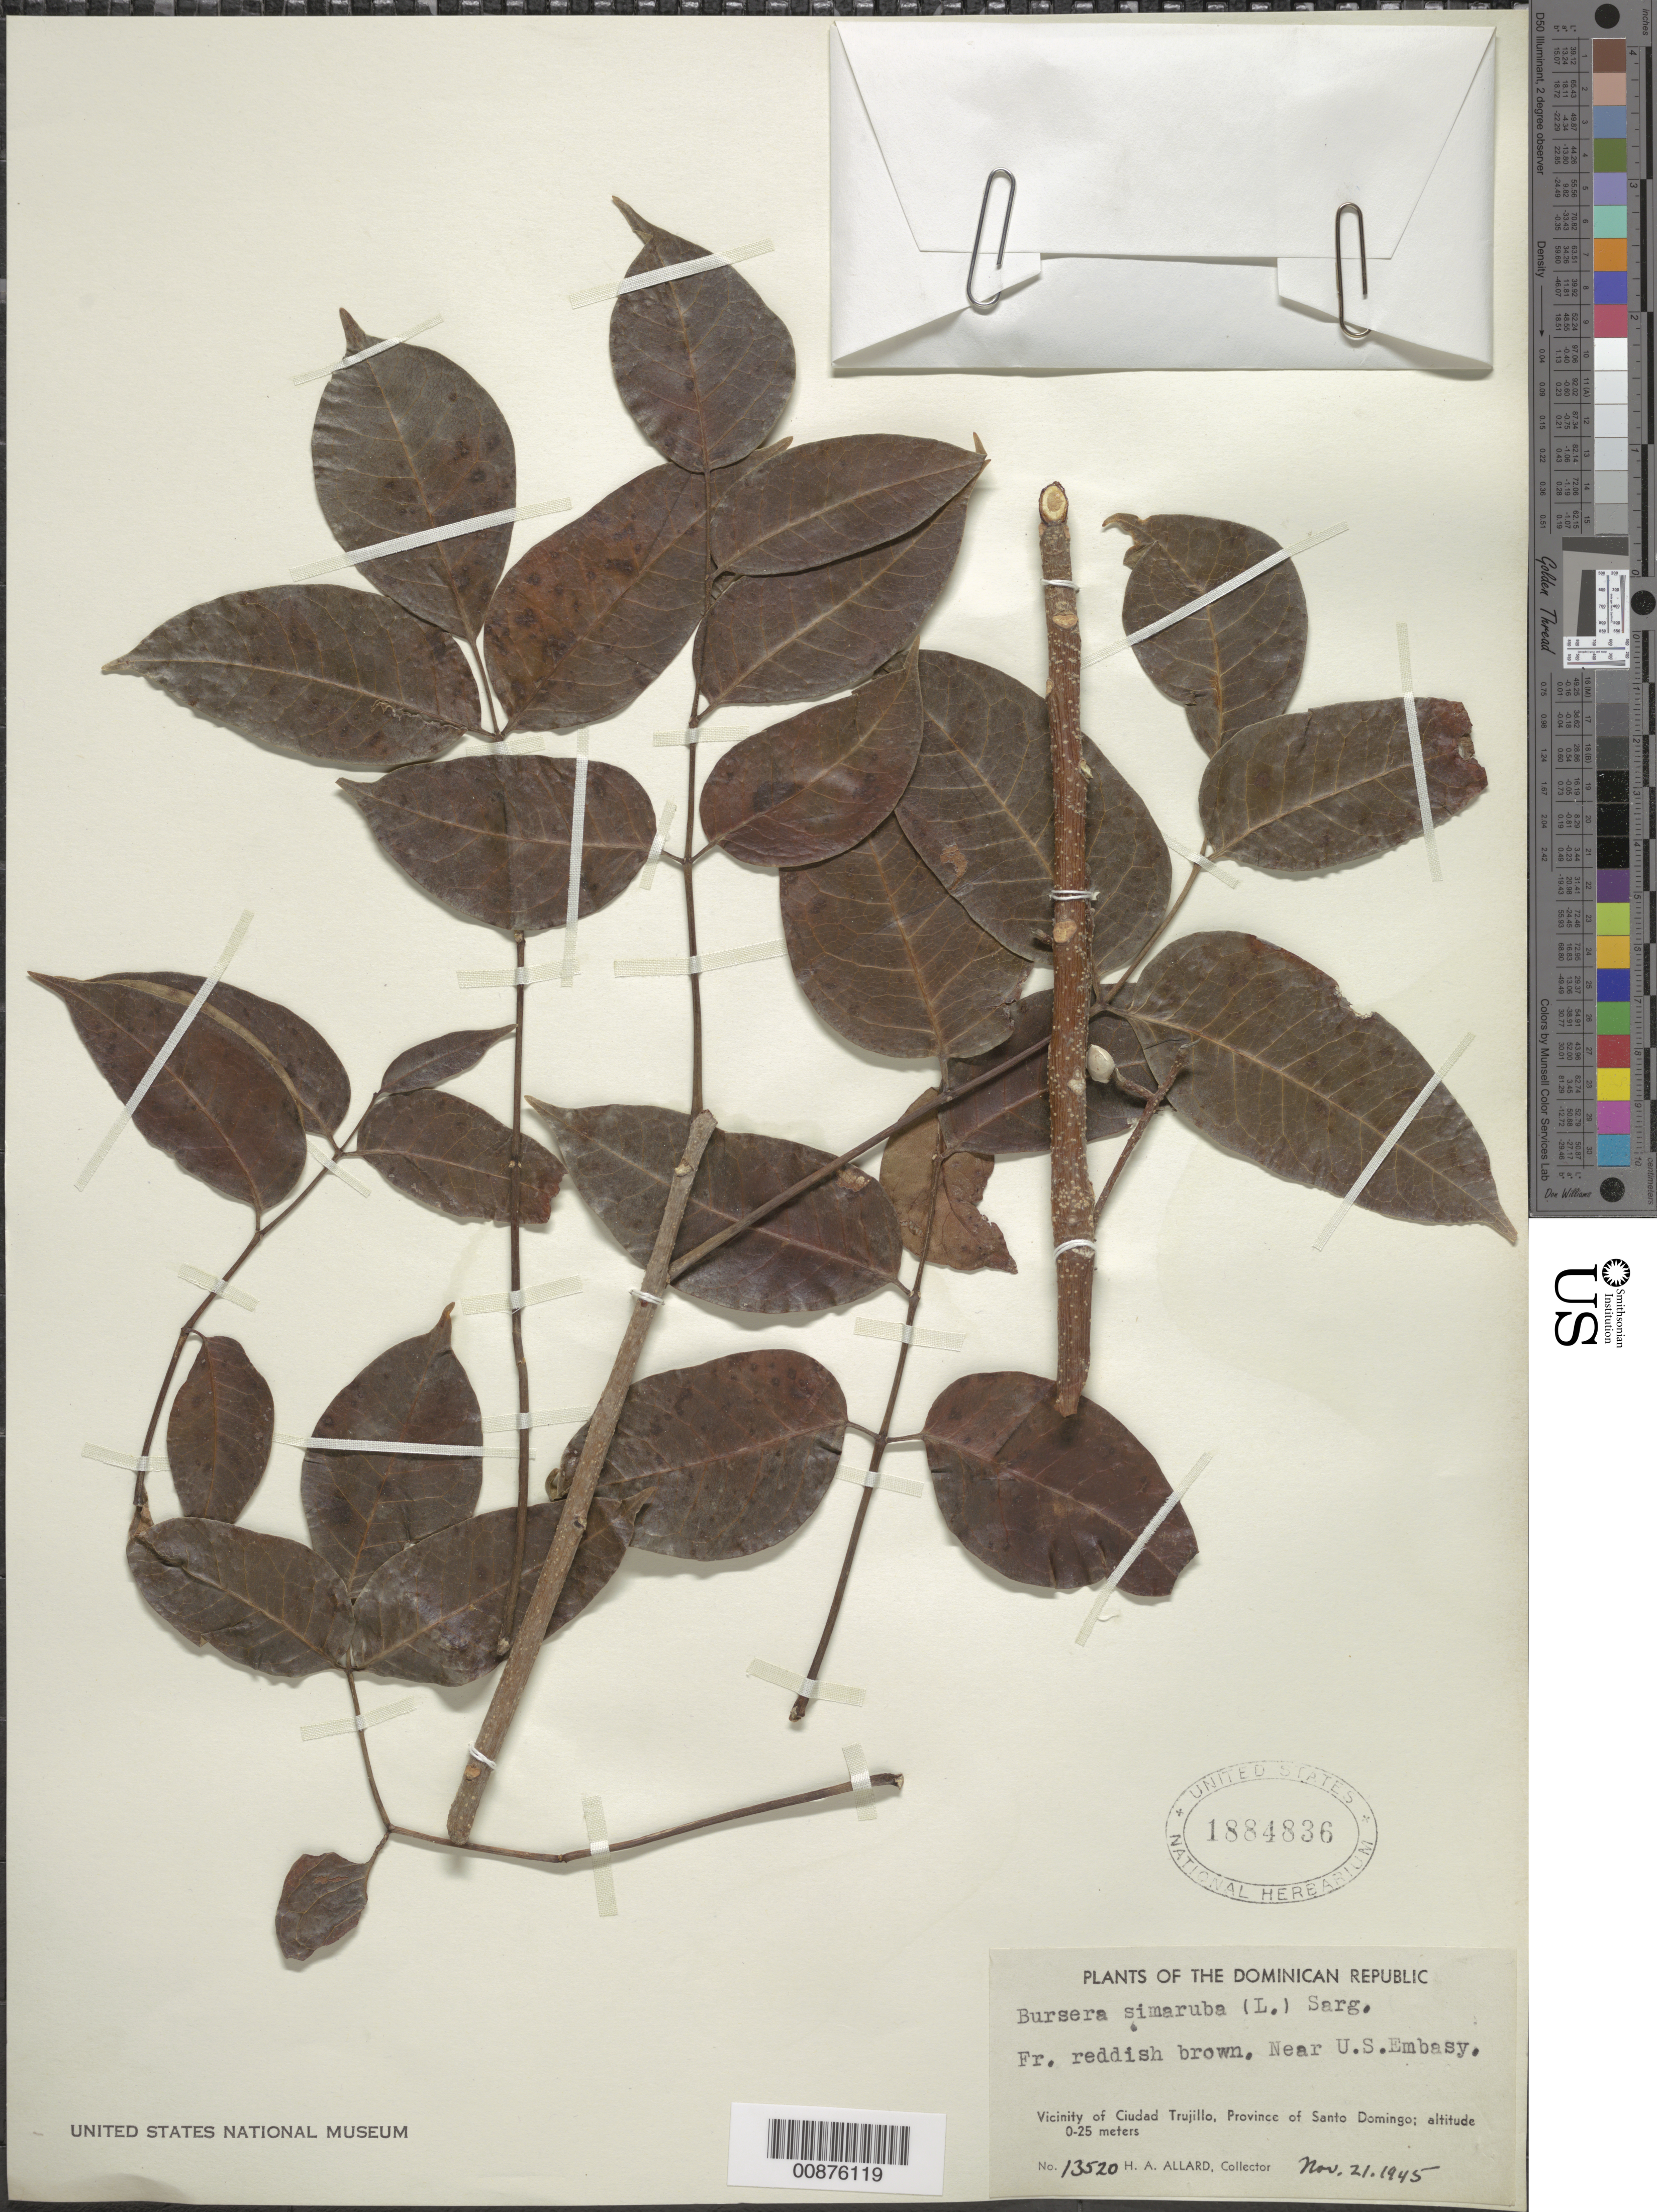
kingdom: Plantae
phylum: Tracheophyta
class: Magnoliopsida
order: Sapindales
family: Burseraceae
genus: Bursera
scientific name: Bursera simaruba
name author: (L.) Sarg.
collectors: H. A. Allard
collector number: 13520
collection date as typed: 21 Nov 1945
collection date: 1945-11-21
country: Dominican Republic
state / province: Distrito Nacional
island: Hispaniola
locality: Vicinity of Santo Domingo City, near US Embassy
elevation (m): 0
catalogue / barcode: US 1884836